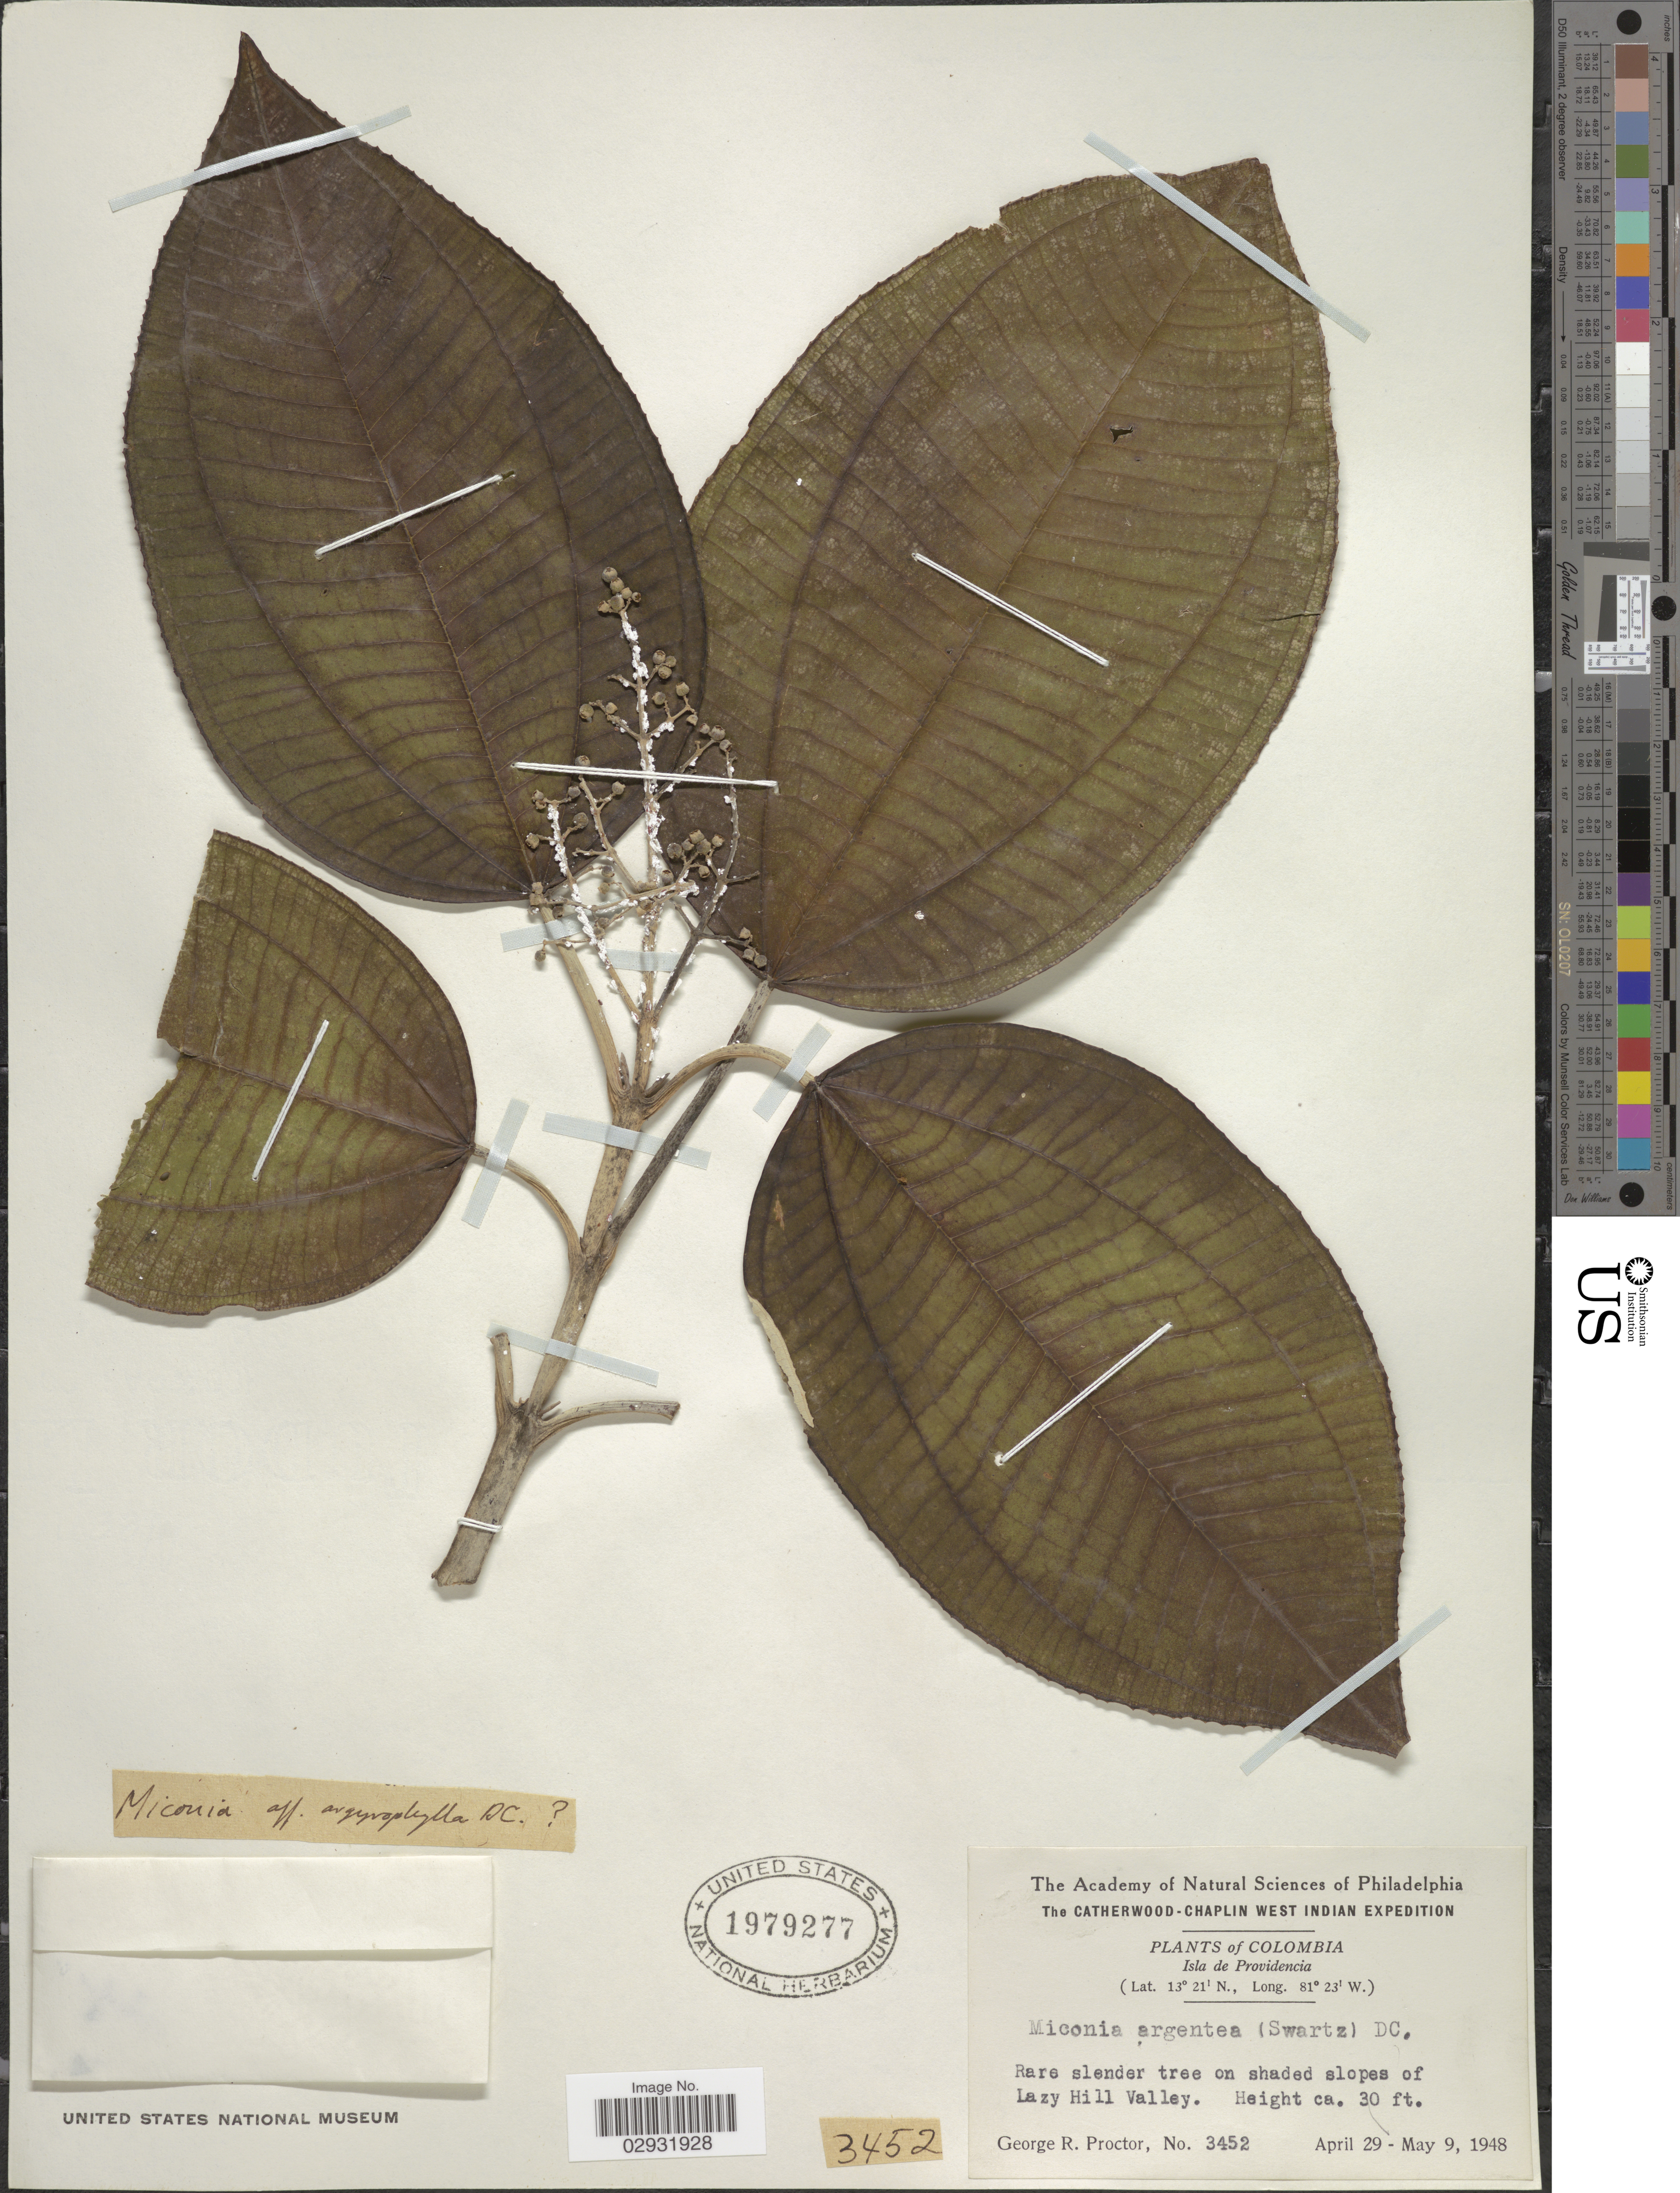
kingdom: Plantae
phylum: Tracheophyta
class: Magnoliopsida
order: Myrtales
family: Melastomataceae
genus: Miconia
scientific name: Miconia argentea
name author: (Sw.) DC.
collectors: G. R. Proctor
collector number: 3452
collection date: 1948-04-29/1948-05-09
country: Colombia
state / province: San Andres y Providencia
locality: Isla de Providencia. Rare slender tree on shaded slopes of Lazy Hill Valley.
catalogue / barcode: US 1979277